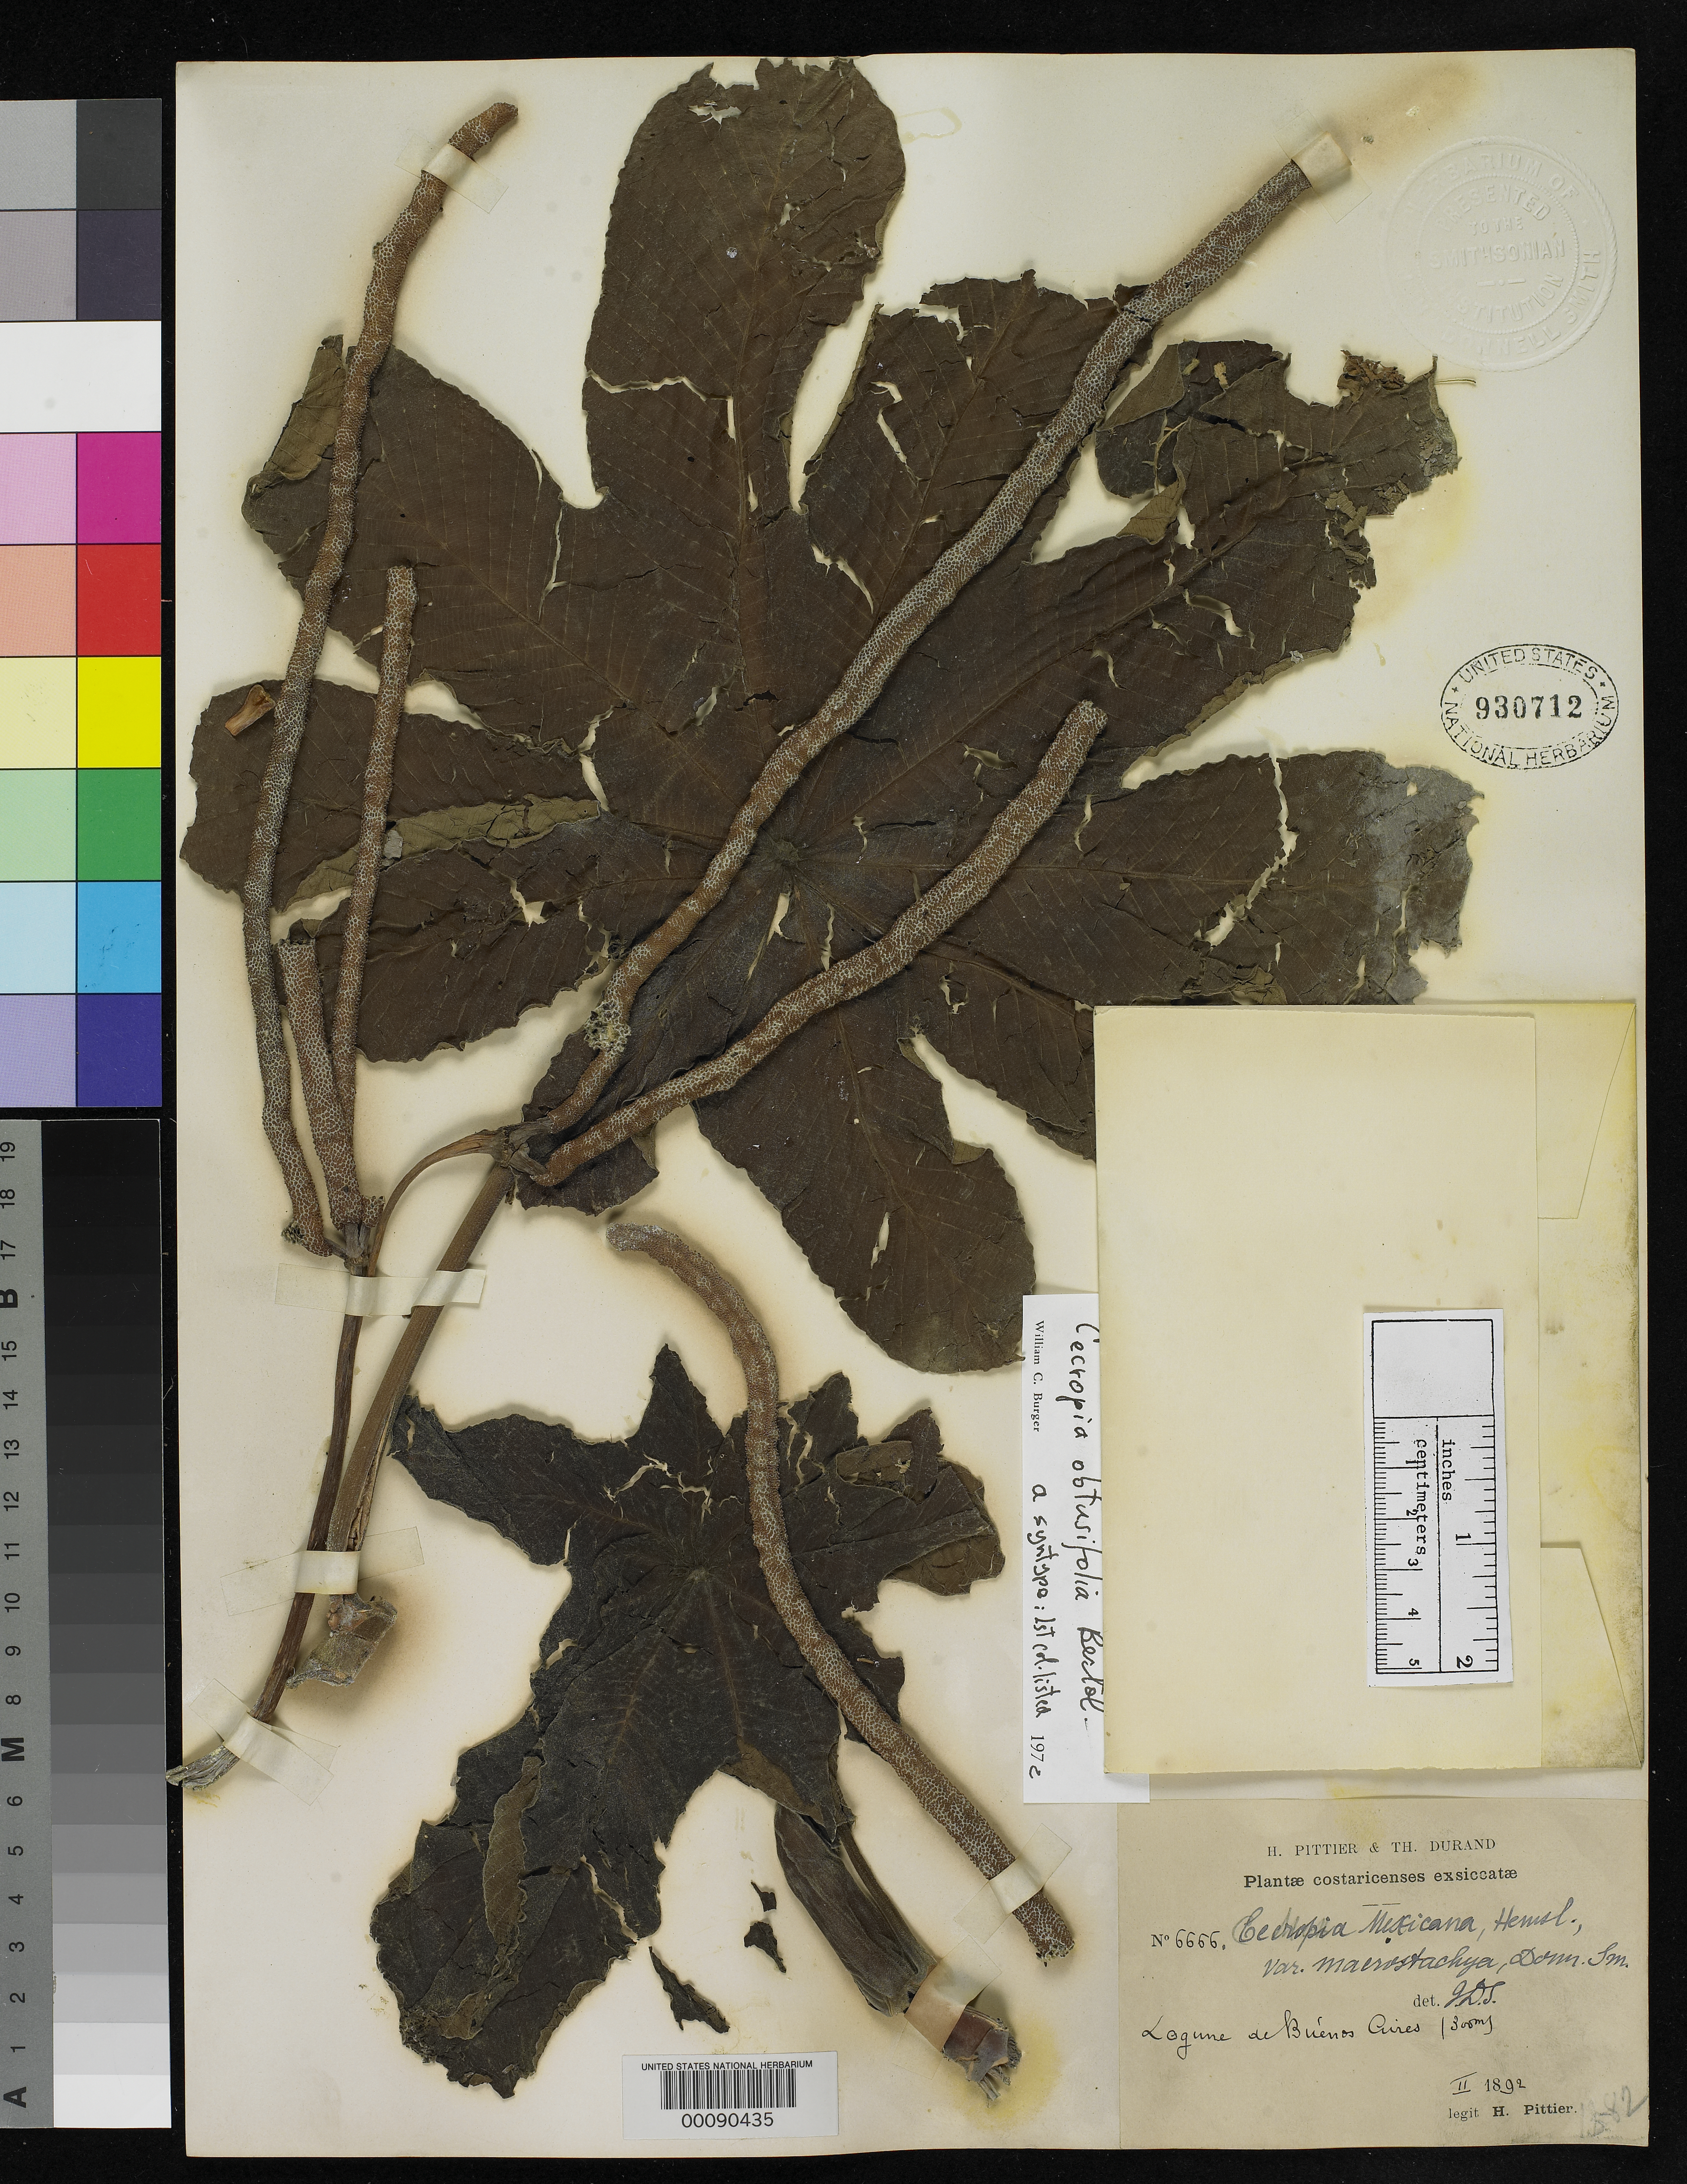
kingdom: Plantae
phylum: Tracheophyta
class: Magnoliopsida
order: Rosales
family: Urticaceae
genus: Cecropia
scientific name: Cecropia mexicana var. macrostachya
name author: Donn. Sm.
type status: Syntype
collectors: H. F. Pittier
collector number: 6666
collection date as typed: Feb 1892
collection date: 1892-02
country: Costa Rica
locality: Laguna de Buenos Aires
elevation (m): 300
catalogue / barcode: US 930712